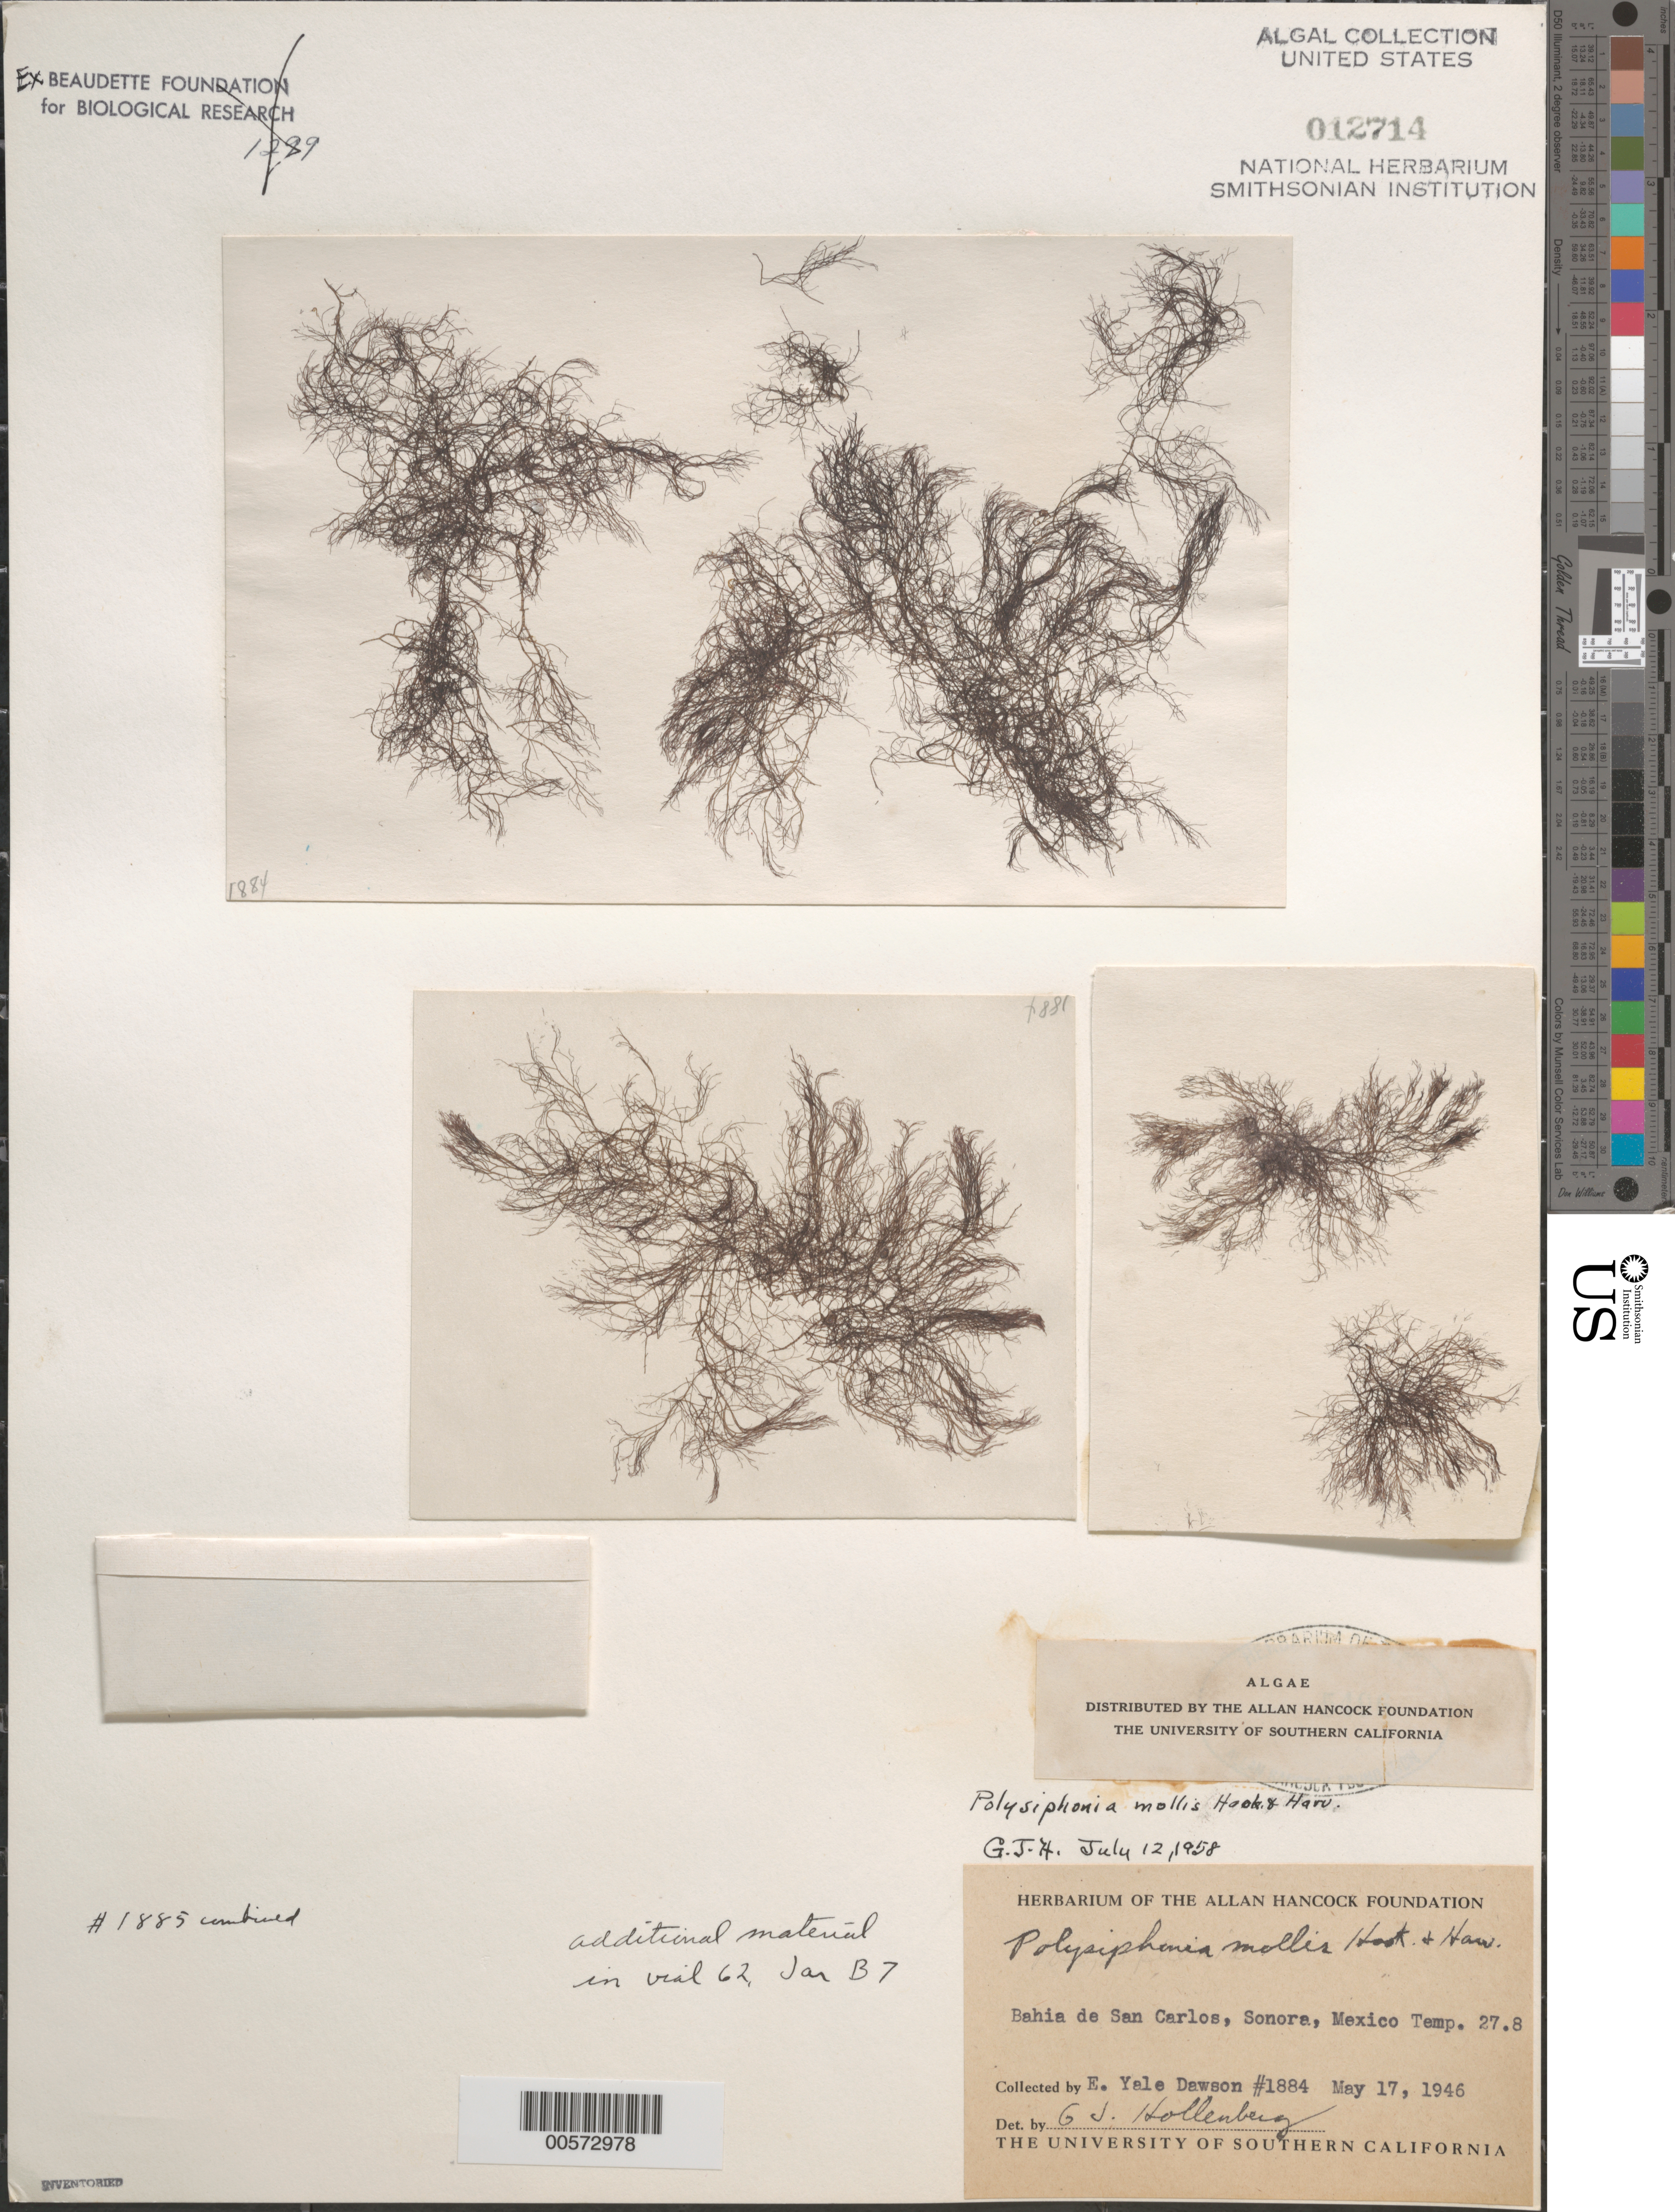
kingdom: Plantae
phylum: Rhodophyta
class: Florideophyceae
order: Ceramiales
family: Rhodomelaceae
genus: Polysiphonia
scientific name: Polysiphonia mollis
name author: Hook. f. & Harv.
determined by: Hollenberg, George J.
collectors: E. Y. Dawson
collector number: EYD 1884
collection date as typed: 17 May 1946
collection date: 1946-05-17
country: Mexico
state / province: Sonora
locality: Bahia de San Carlos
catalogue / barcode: US 12714